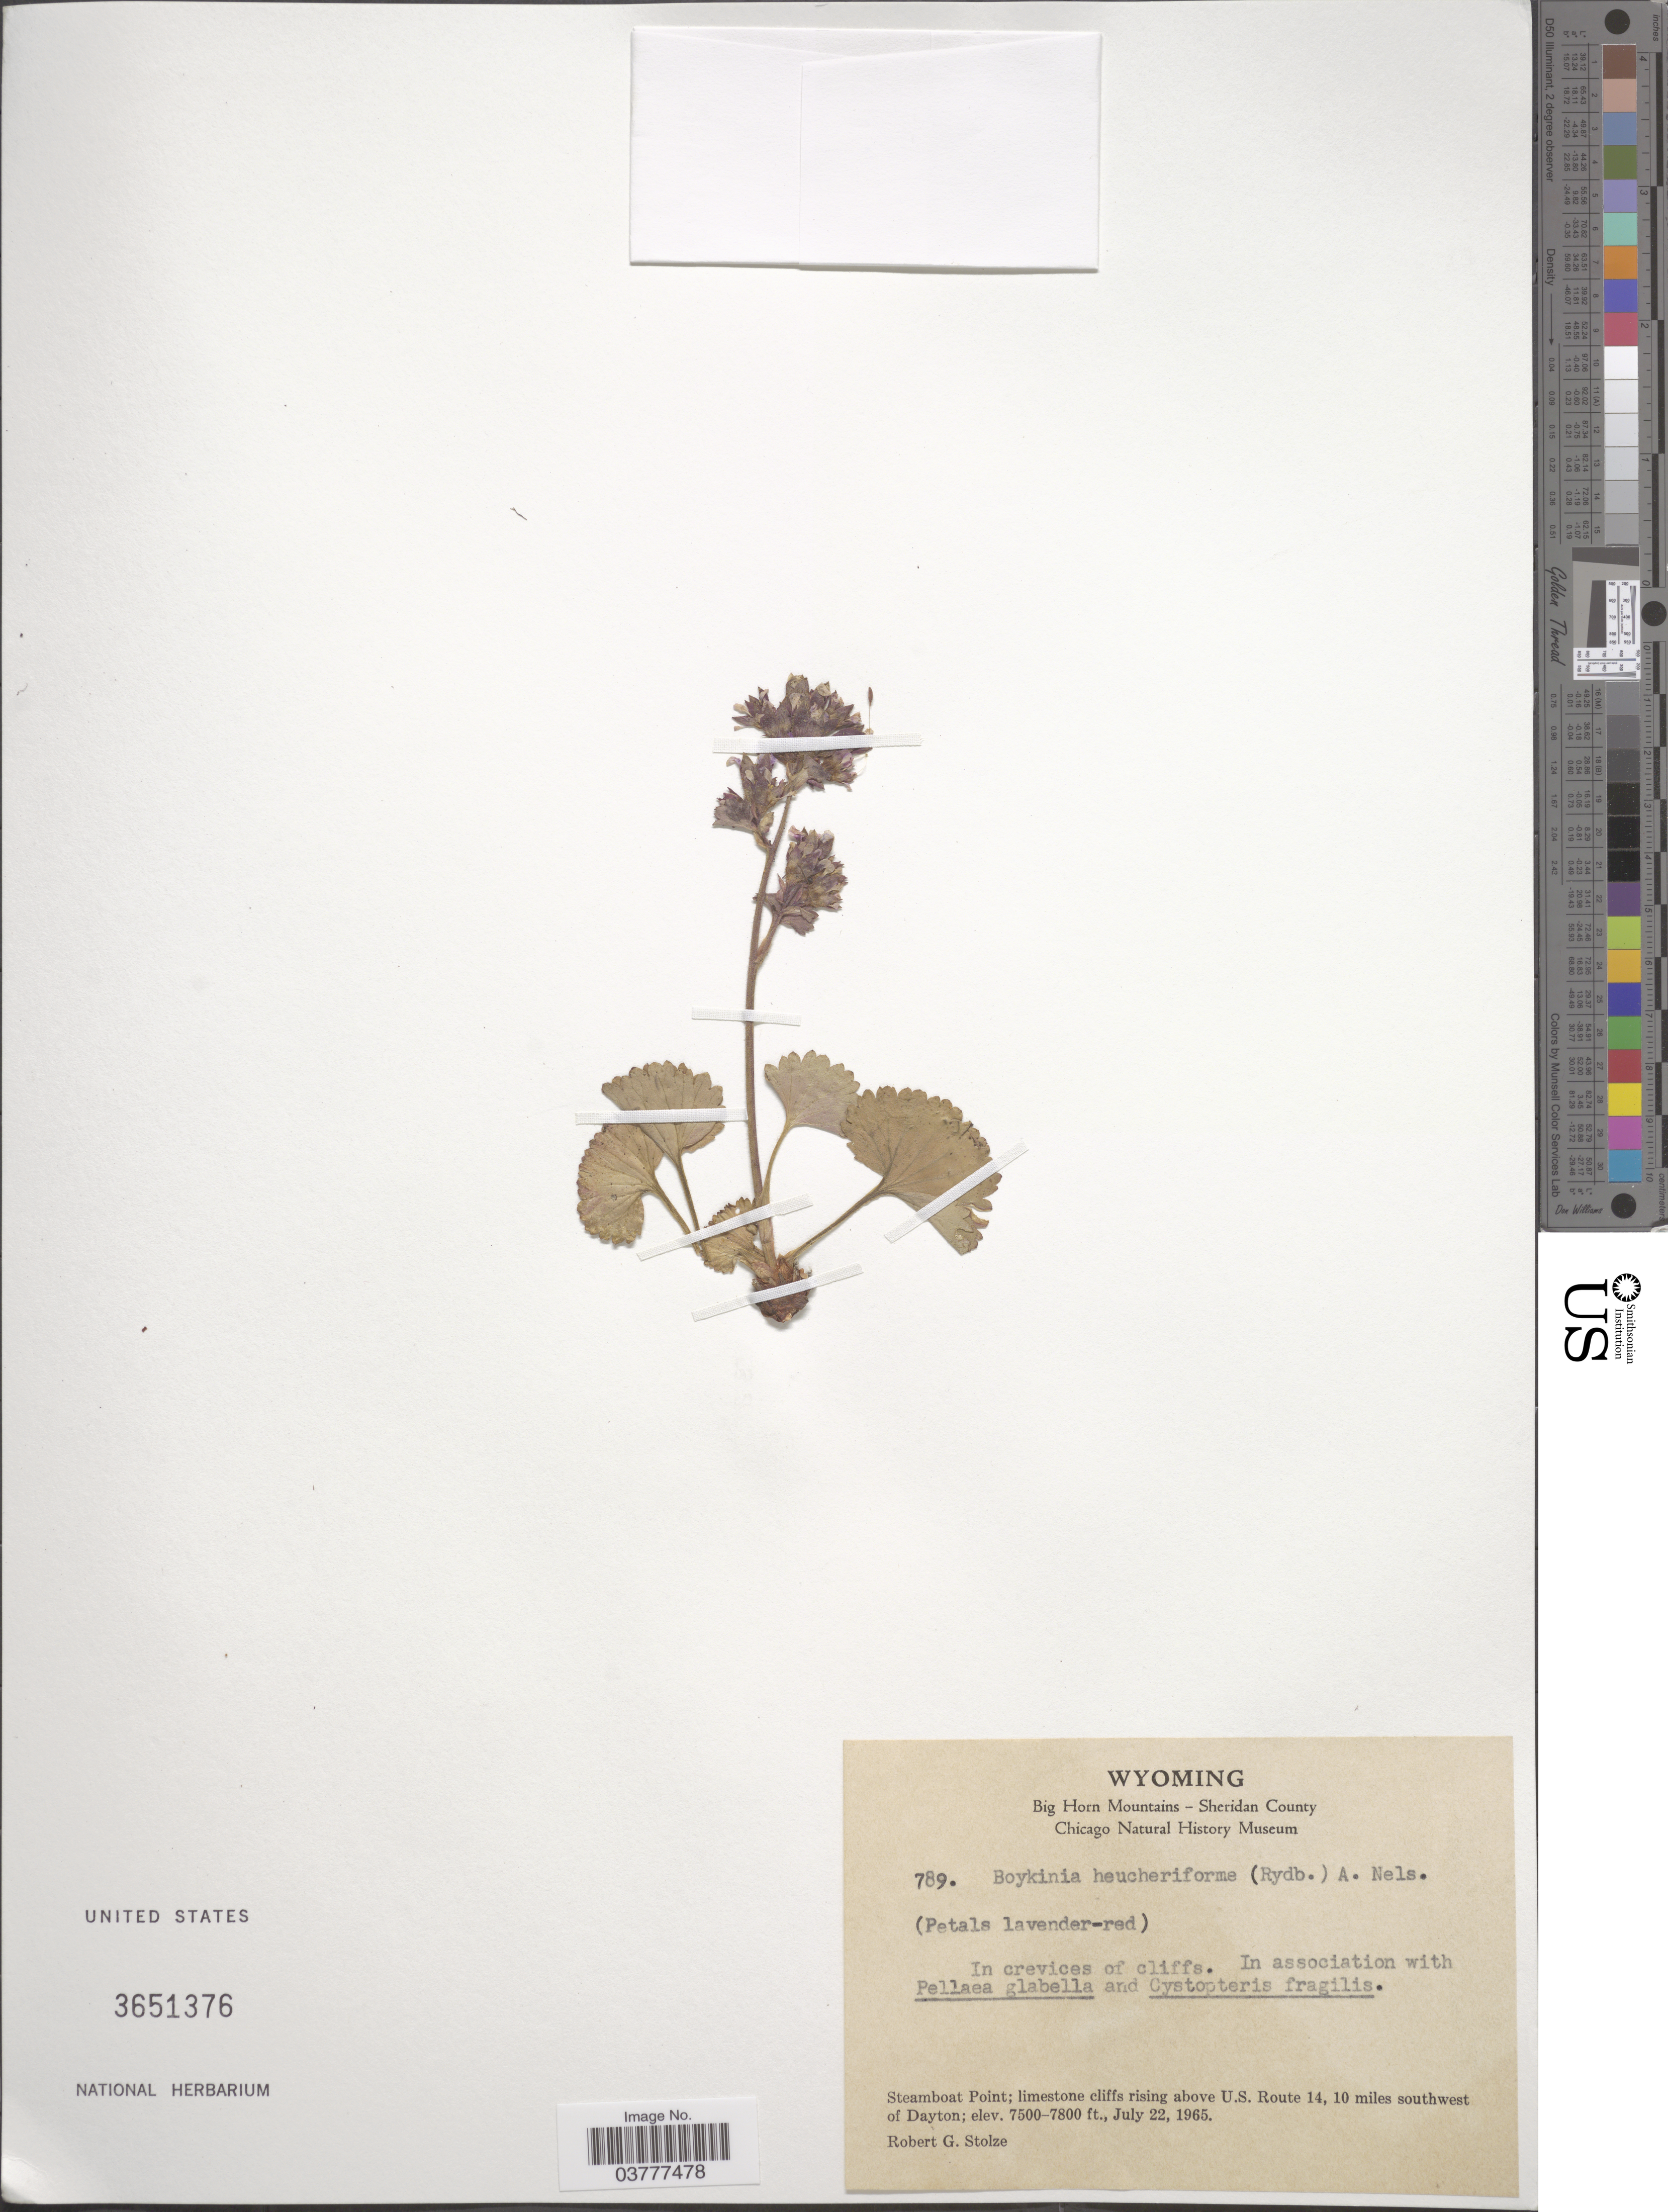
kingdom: Plantae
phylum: Tracheophyta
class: Magnoliopsida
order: Saxifragales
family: Saxifragaceae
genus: Telesonix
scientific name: Telesonix heucheriformis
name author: (Rydb.) Rydb.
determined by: Strong, M. T., (US), Smithsonian Institution - National Museum of Natural History (UNITED STATES)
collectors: R. G. Stolze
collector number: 789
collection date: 1965-07-22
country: United States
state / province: Wyoming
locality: Big Horn Mountains - Sheridan County. Steamboat Point; limestone cliffs rising above U.S. Route 14, 10 miles southwest of Dayton.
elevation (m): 2286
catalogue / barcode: US 3651376